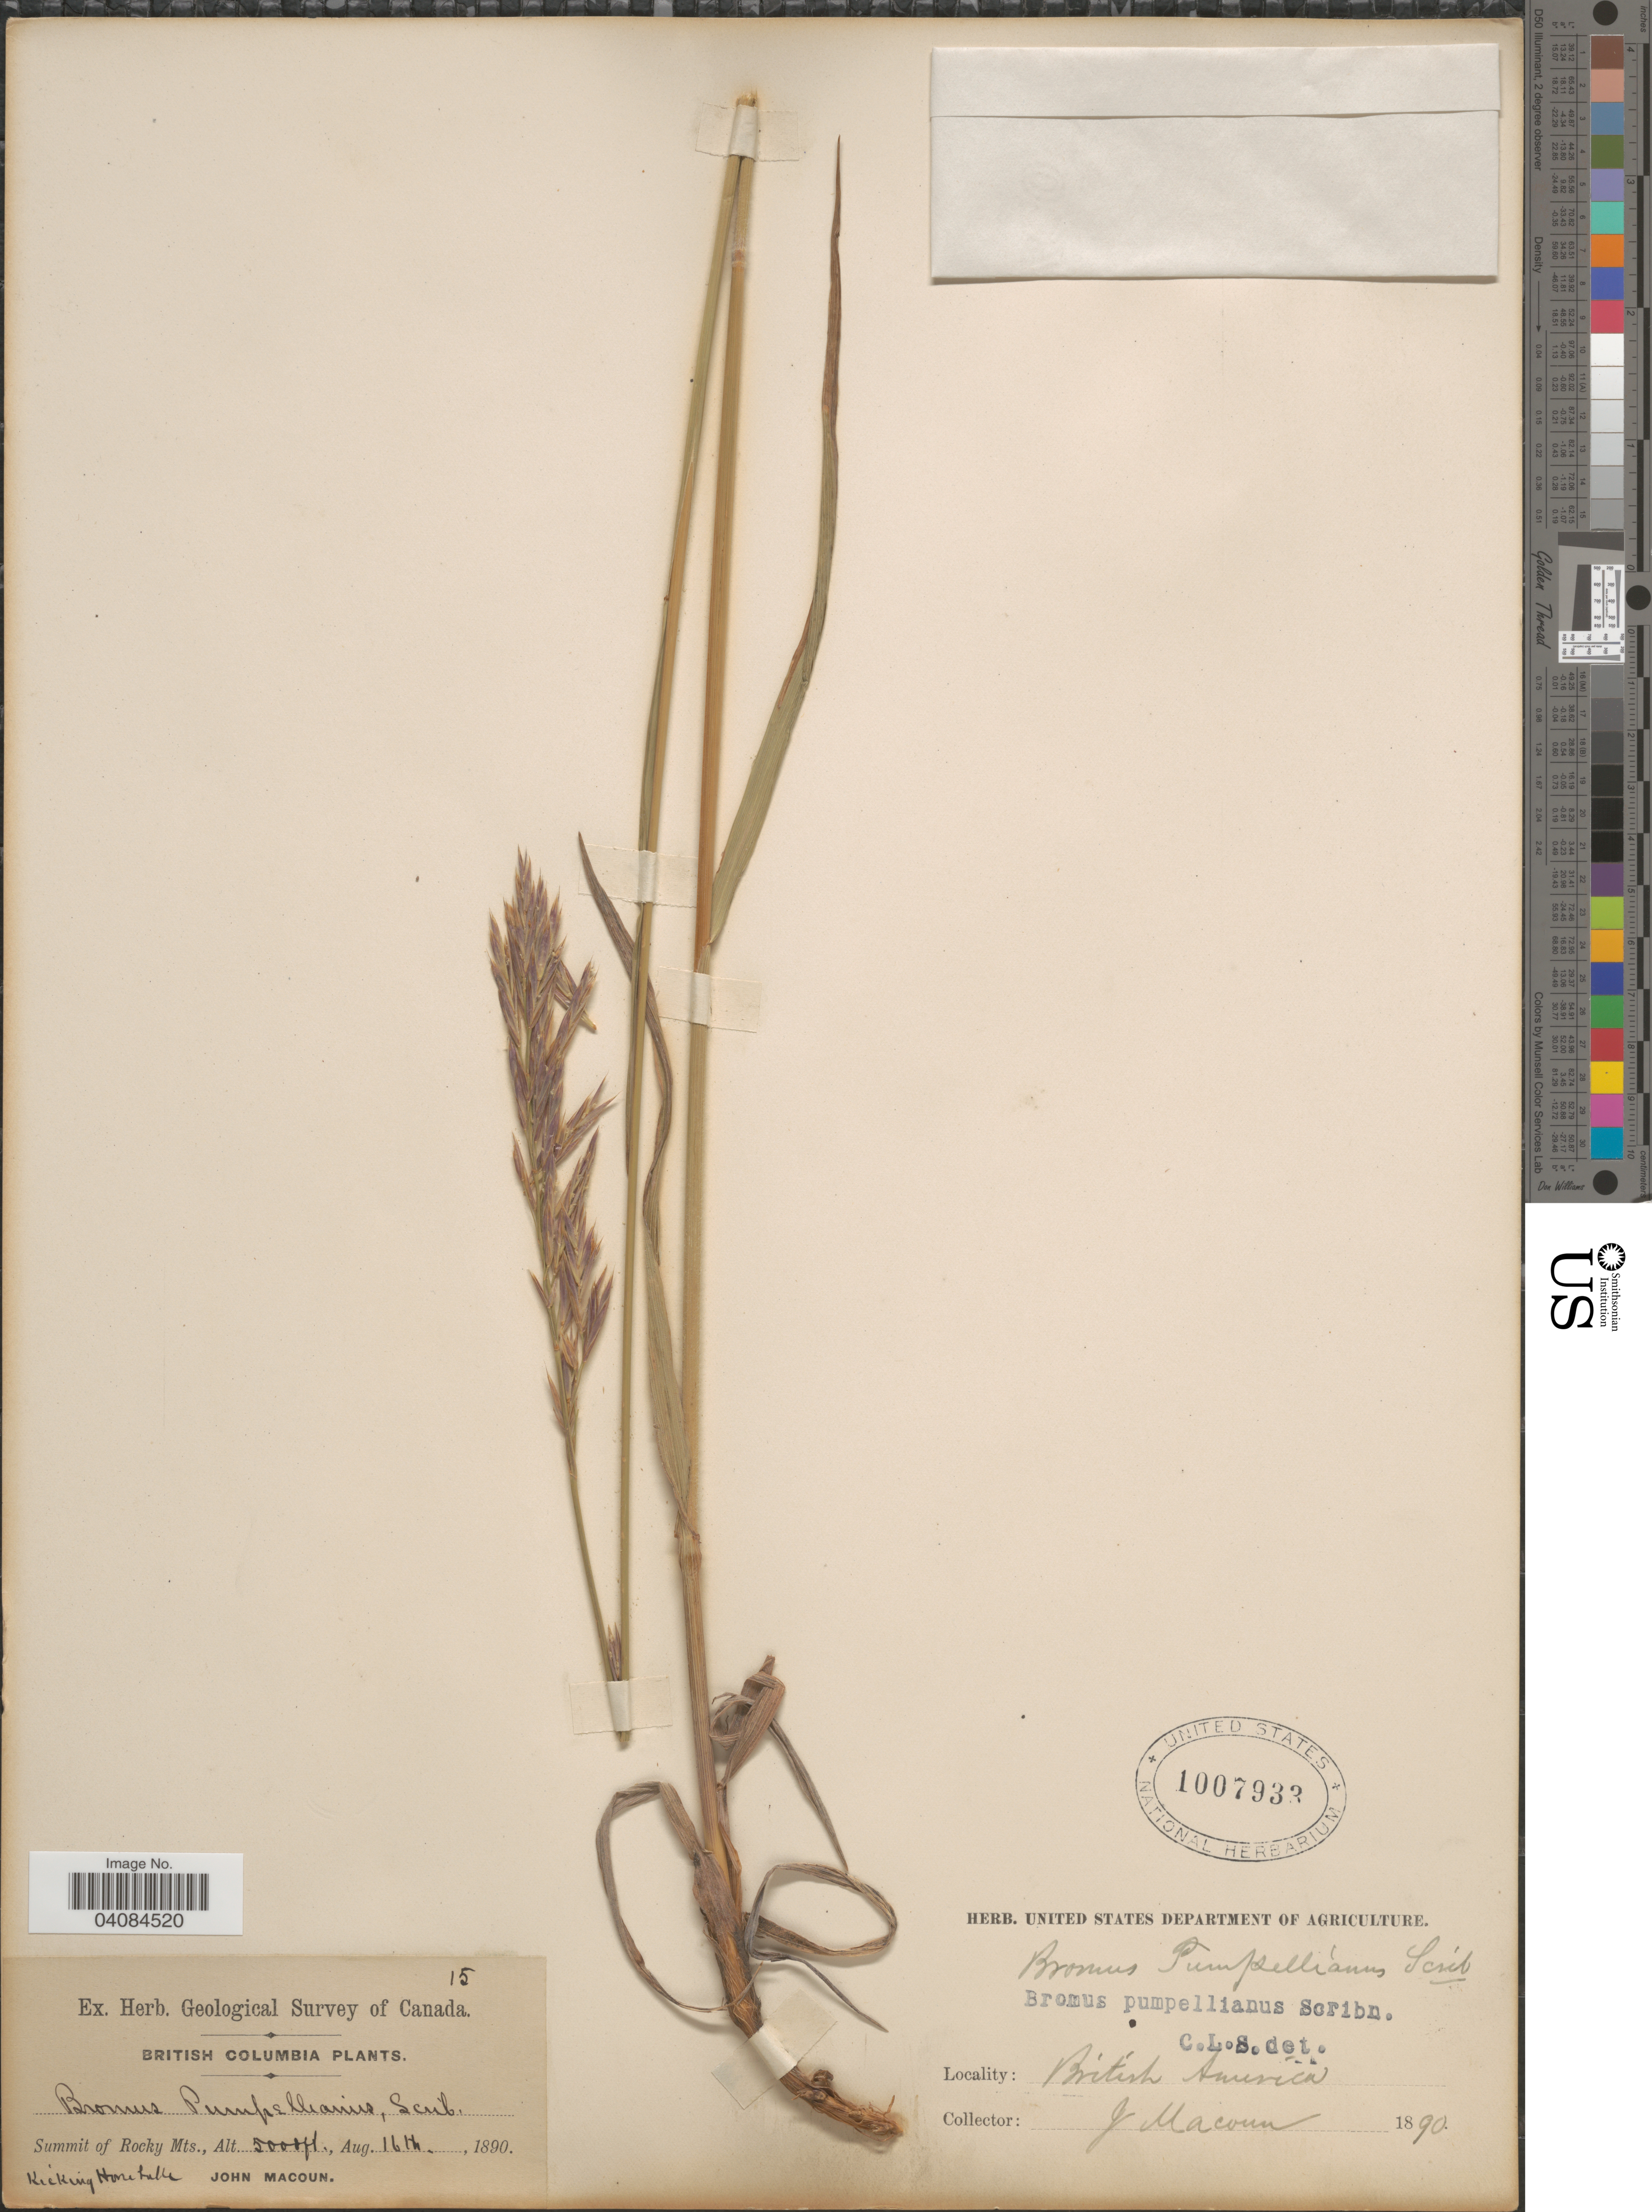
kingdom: Plantae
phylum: Tracheophyta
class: Liliopsida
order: Poales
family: Poaceae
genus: Bromus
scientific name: Bromus pumpellianus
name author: Scribn.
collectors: J. Macoun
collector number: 15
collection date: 1890-08-16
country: Canada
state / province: British Columbia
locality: Geological Survey of Canada. Summit of Rocky Mts. Kicking Horse Lake. British America.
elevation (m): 1524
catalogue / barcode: US 1007933